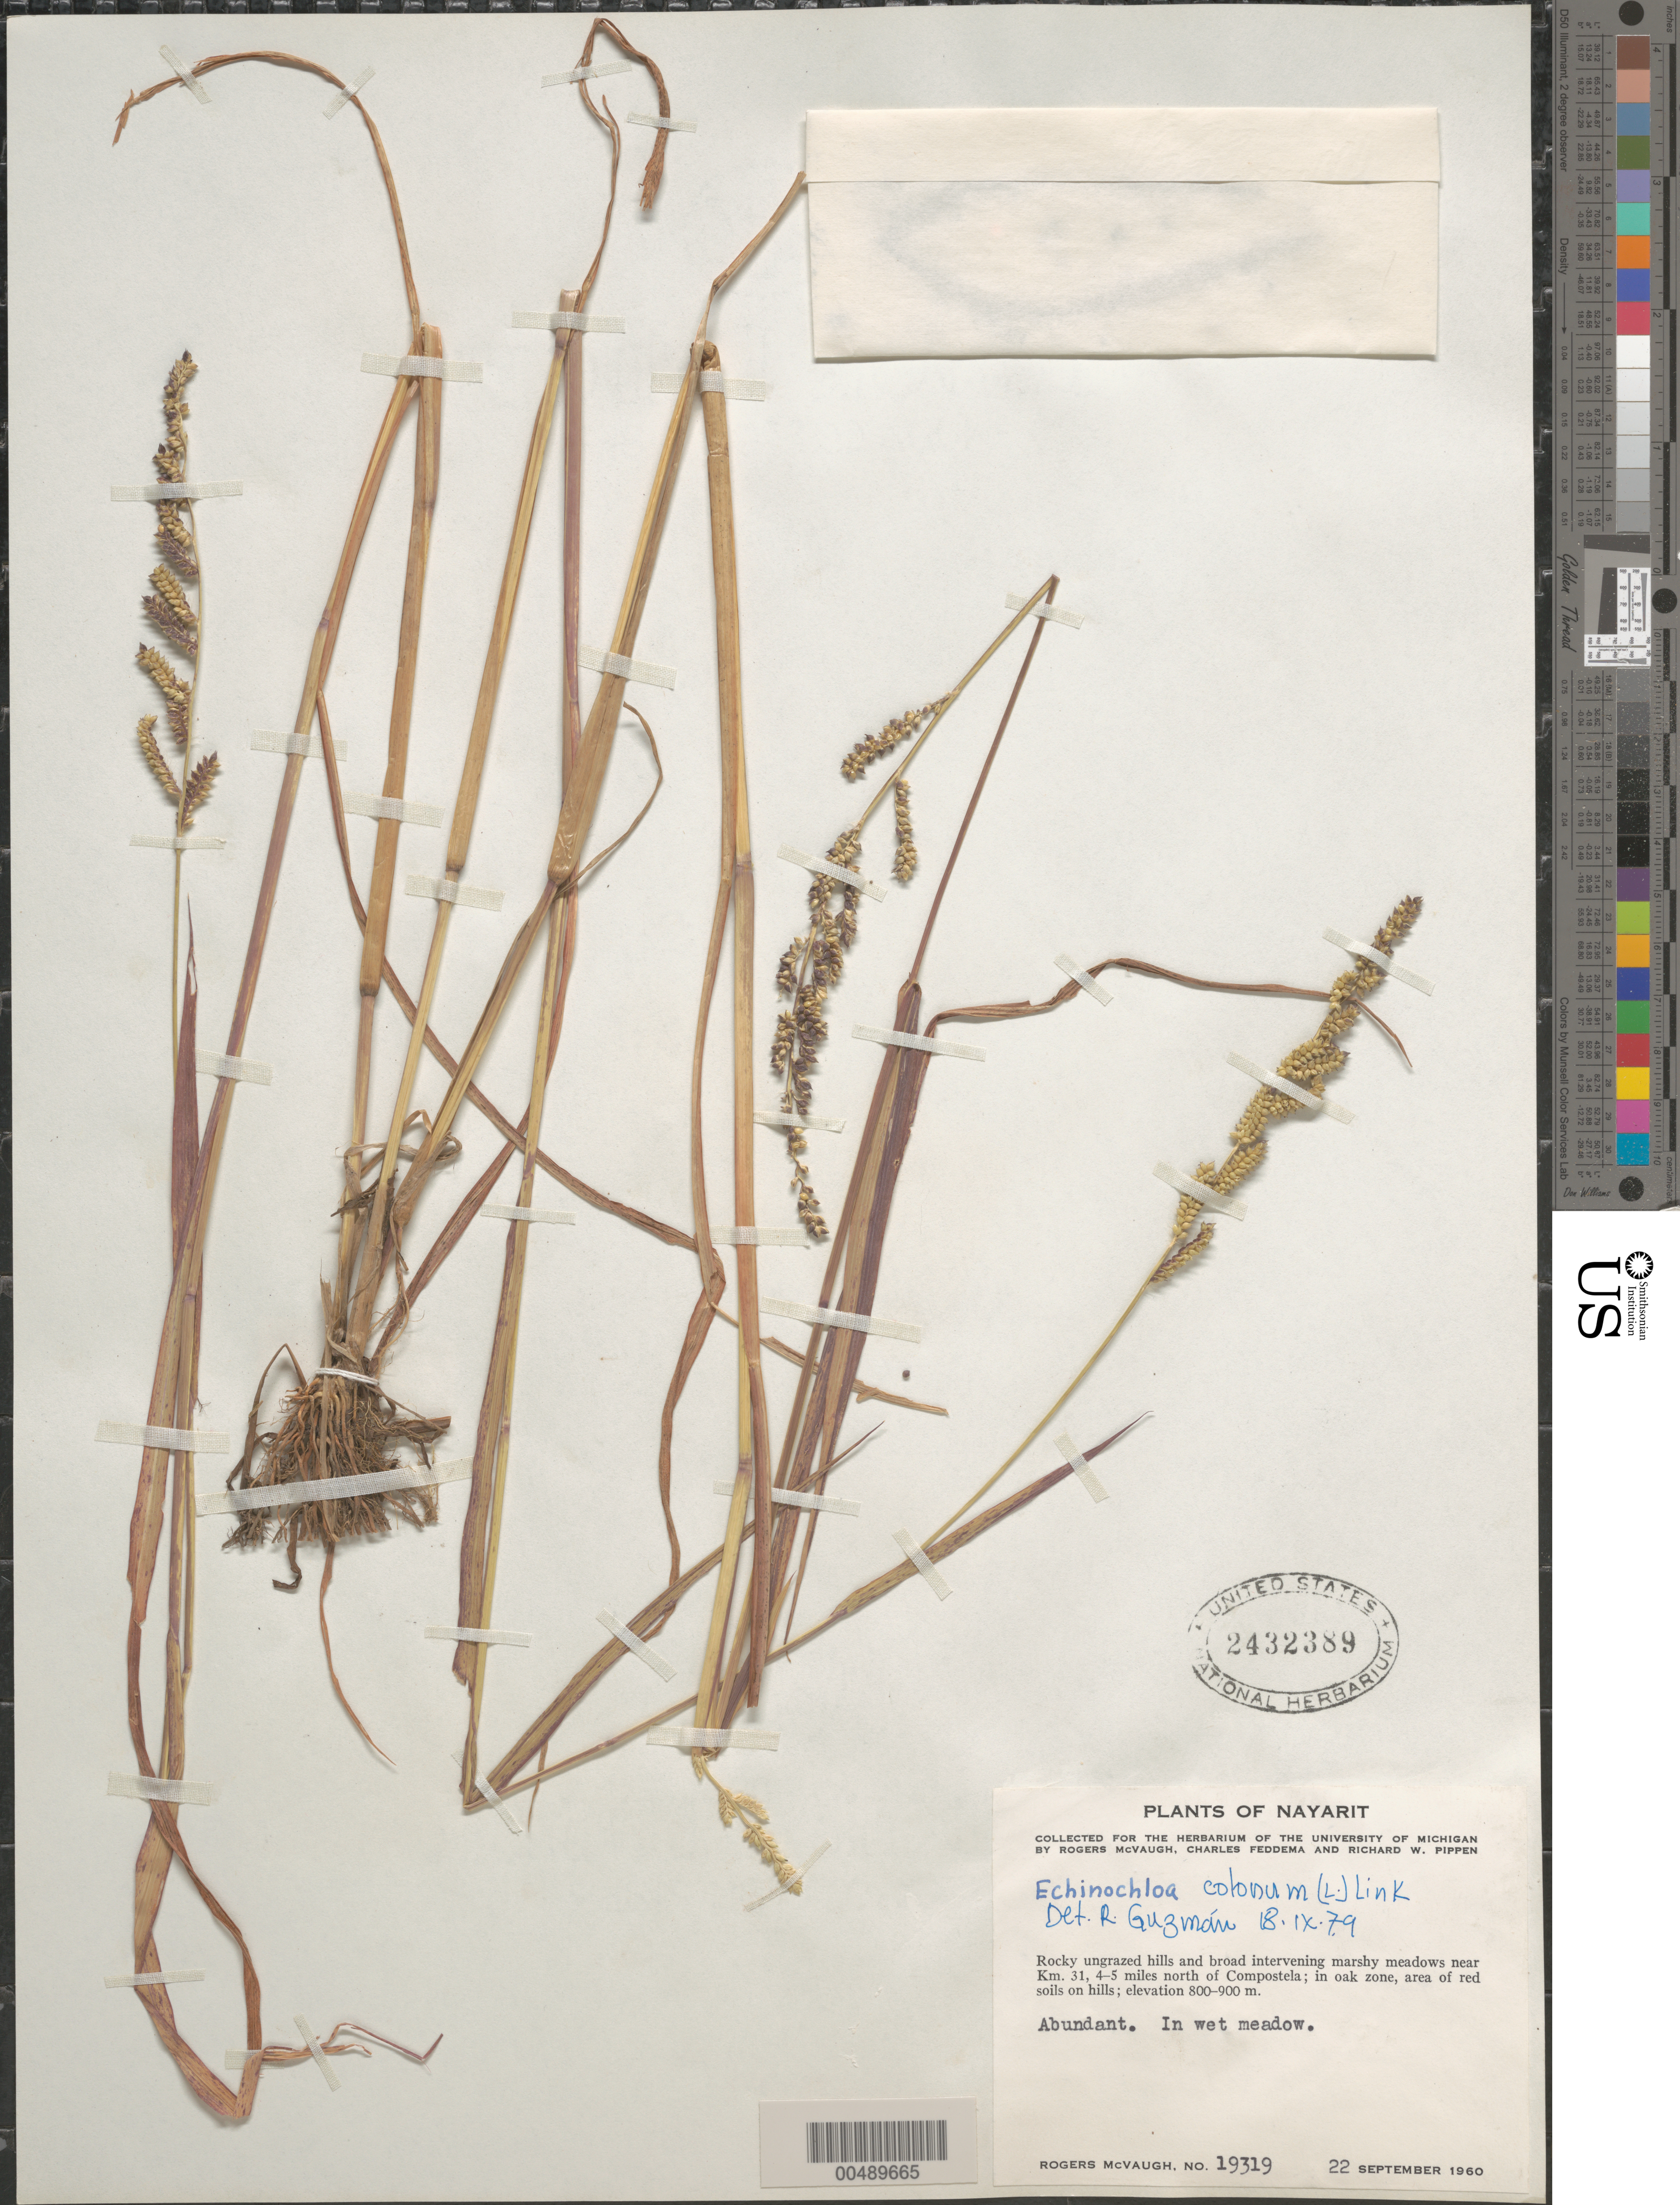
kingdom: Plantae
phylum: Tracheophyta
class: Liliopsida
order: Poales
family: Poaceae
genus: Echinochloa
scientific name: Echinochloa colona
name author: (L.) Link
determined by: Guzmán, R.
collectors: R. McVaugh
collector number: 19319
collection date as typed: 22 Sep 1960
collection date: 1960-09-22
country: Mexico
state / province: Nayarit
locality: Near Km 31, 4-5 mi N of Compostela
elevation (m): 800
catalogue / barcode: US 2432389